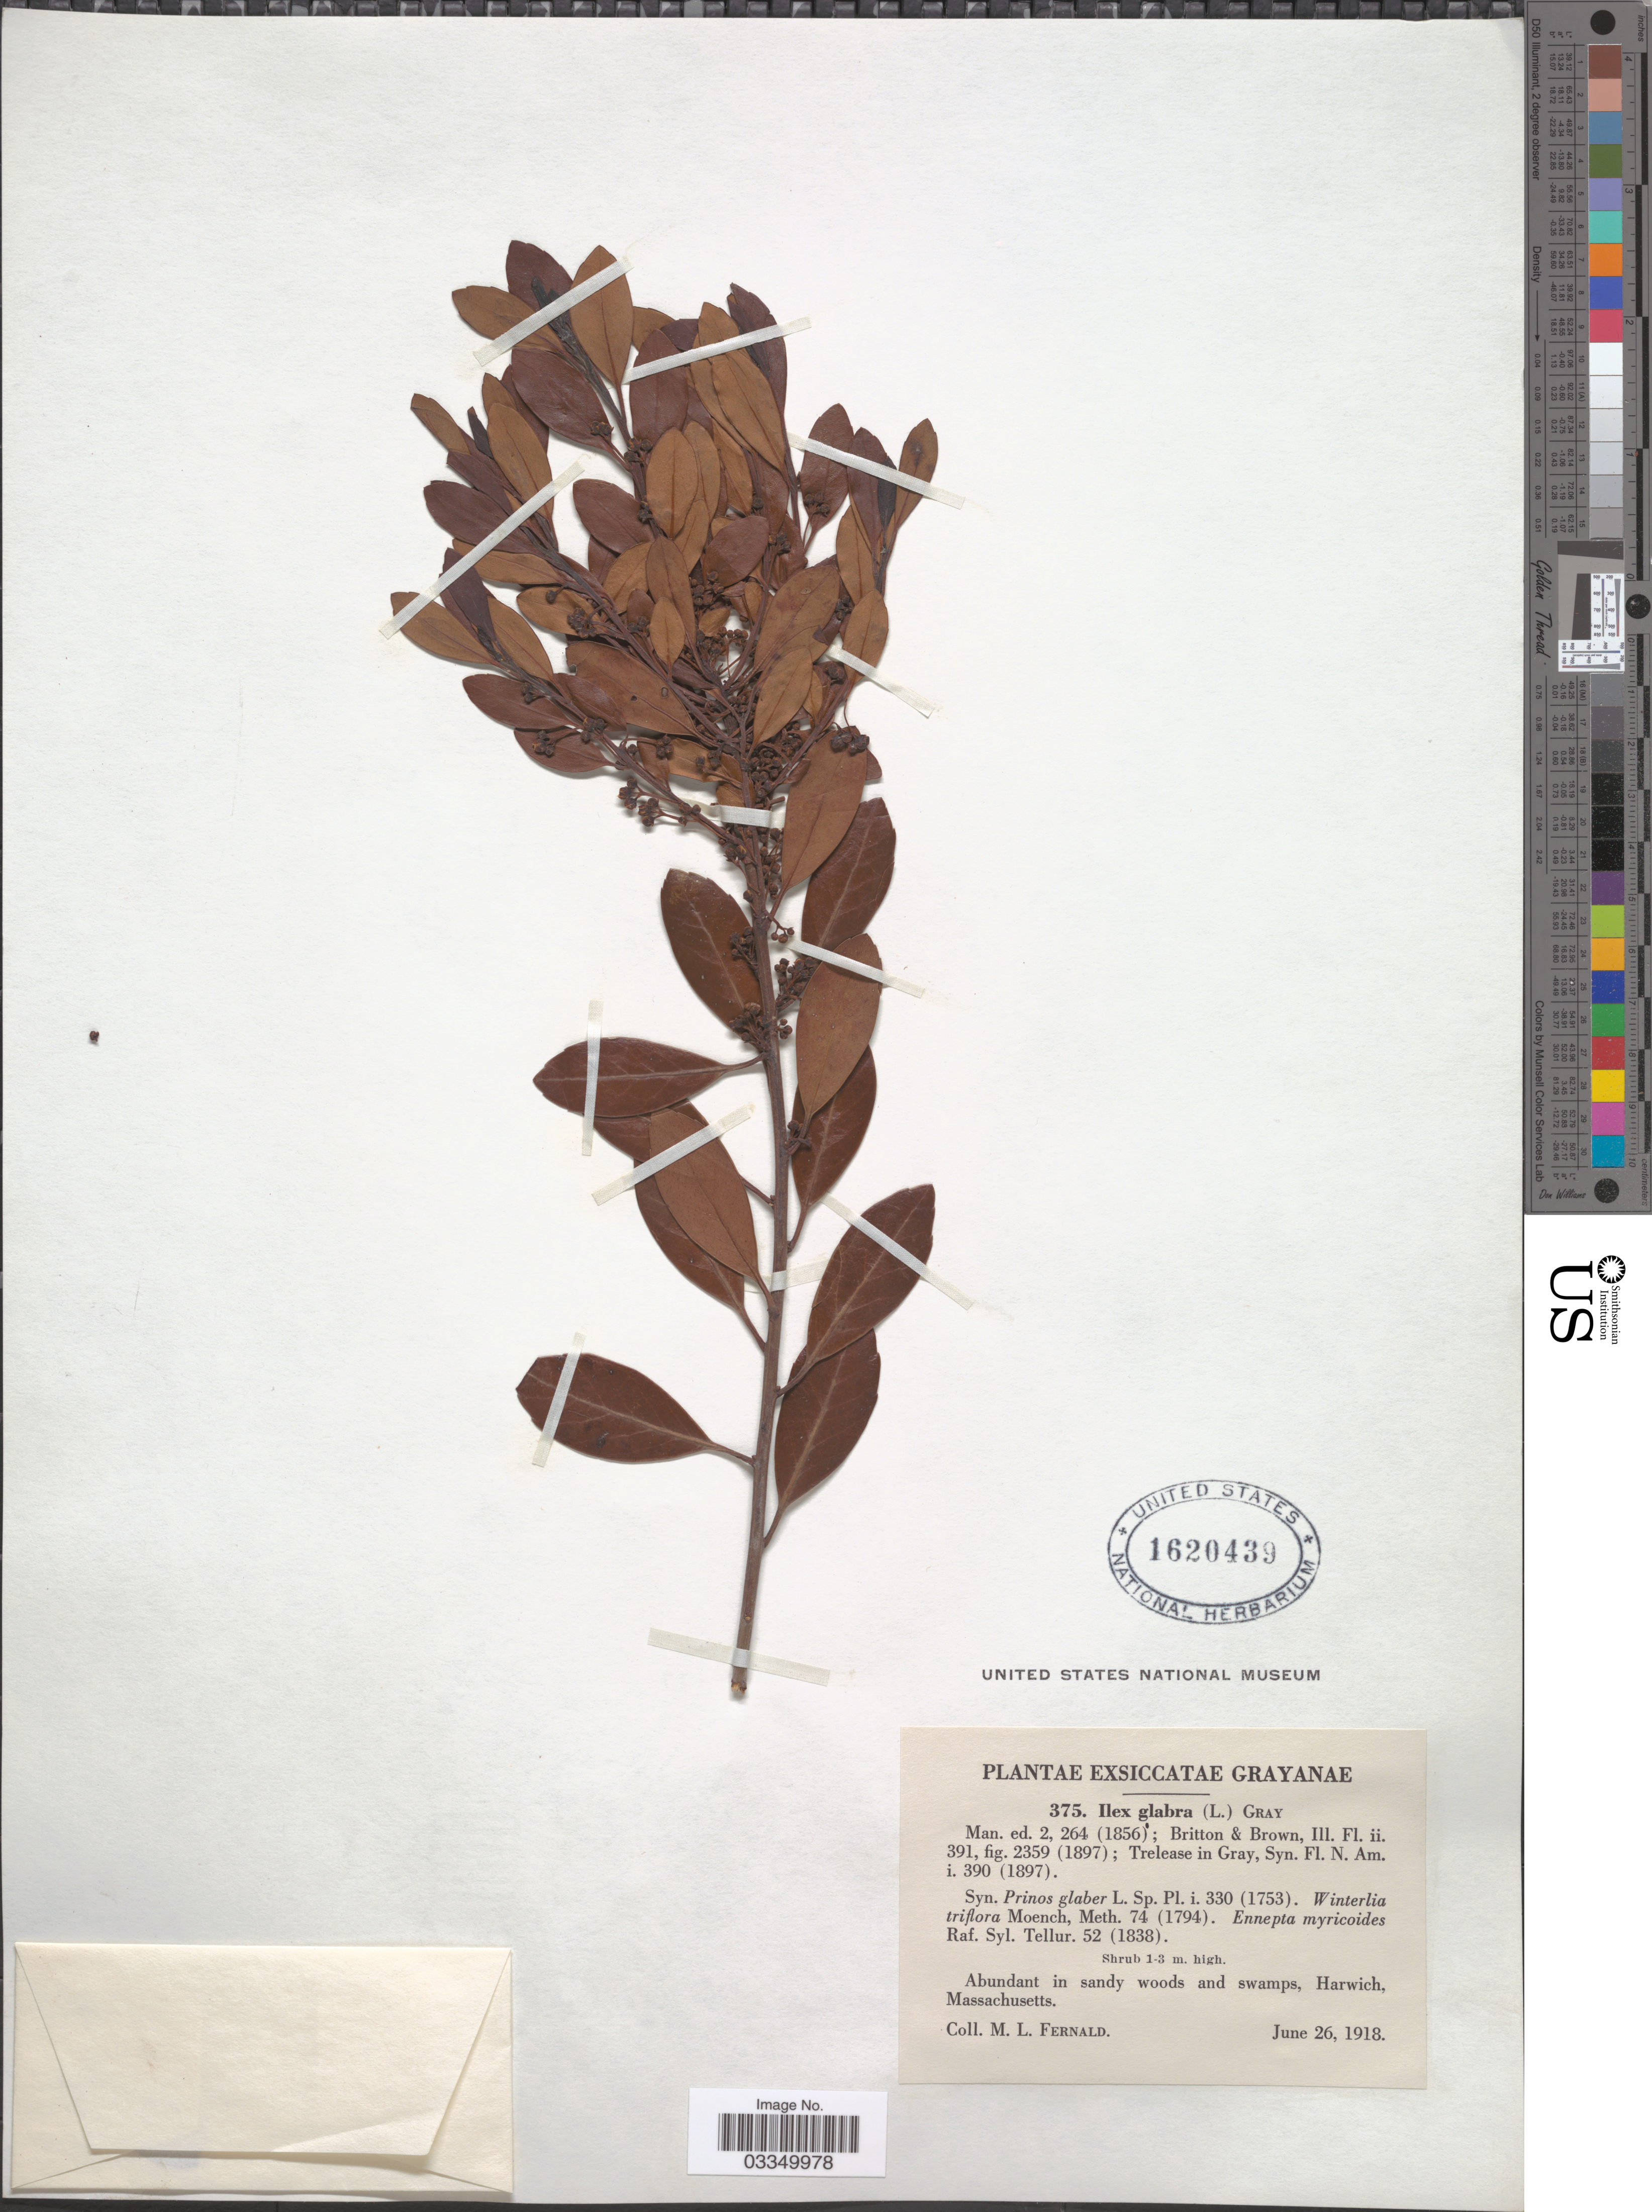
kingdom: Plantae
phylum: Tracheophyta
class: Magnoliopsida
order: Aquifoliales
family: Aquifoliaceae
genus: Ilex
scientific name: Ilex glabra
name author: (L.) A. Gray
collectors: M. L. Fernald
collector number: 375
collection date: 1918-06-26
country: United States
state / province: Massachusetts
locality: Harwich.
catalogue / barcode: US 1620439